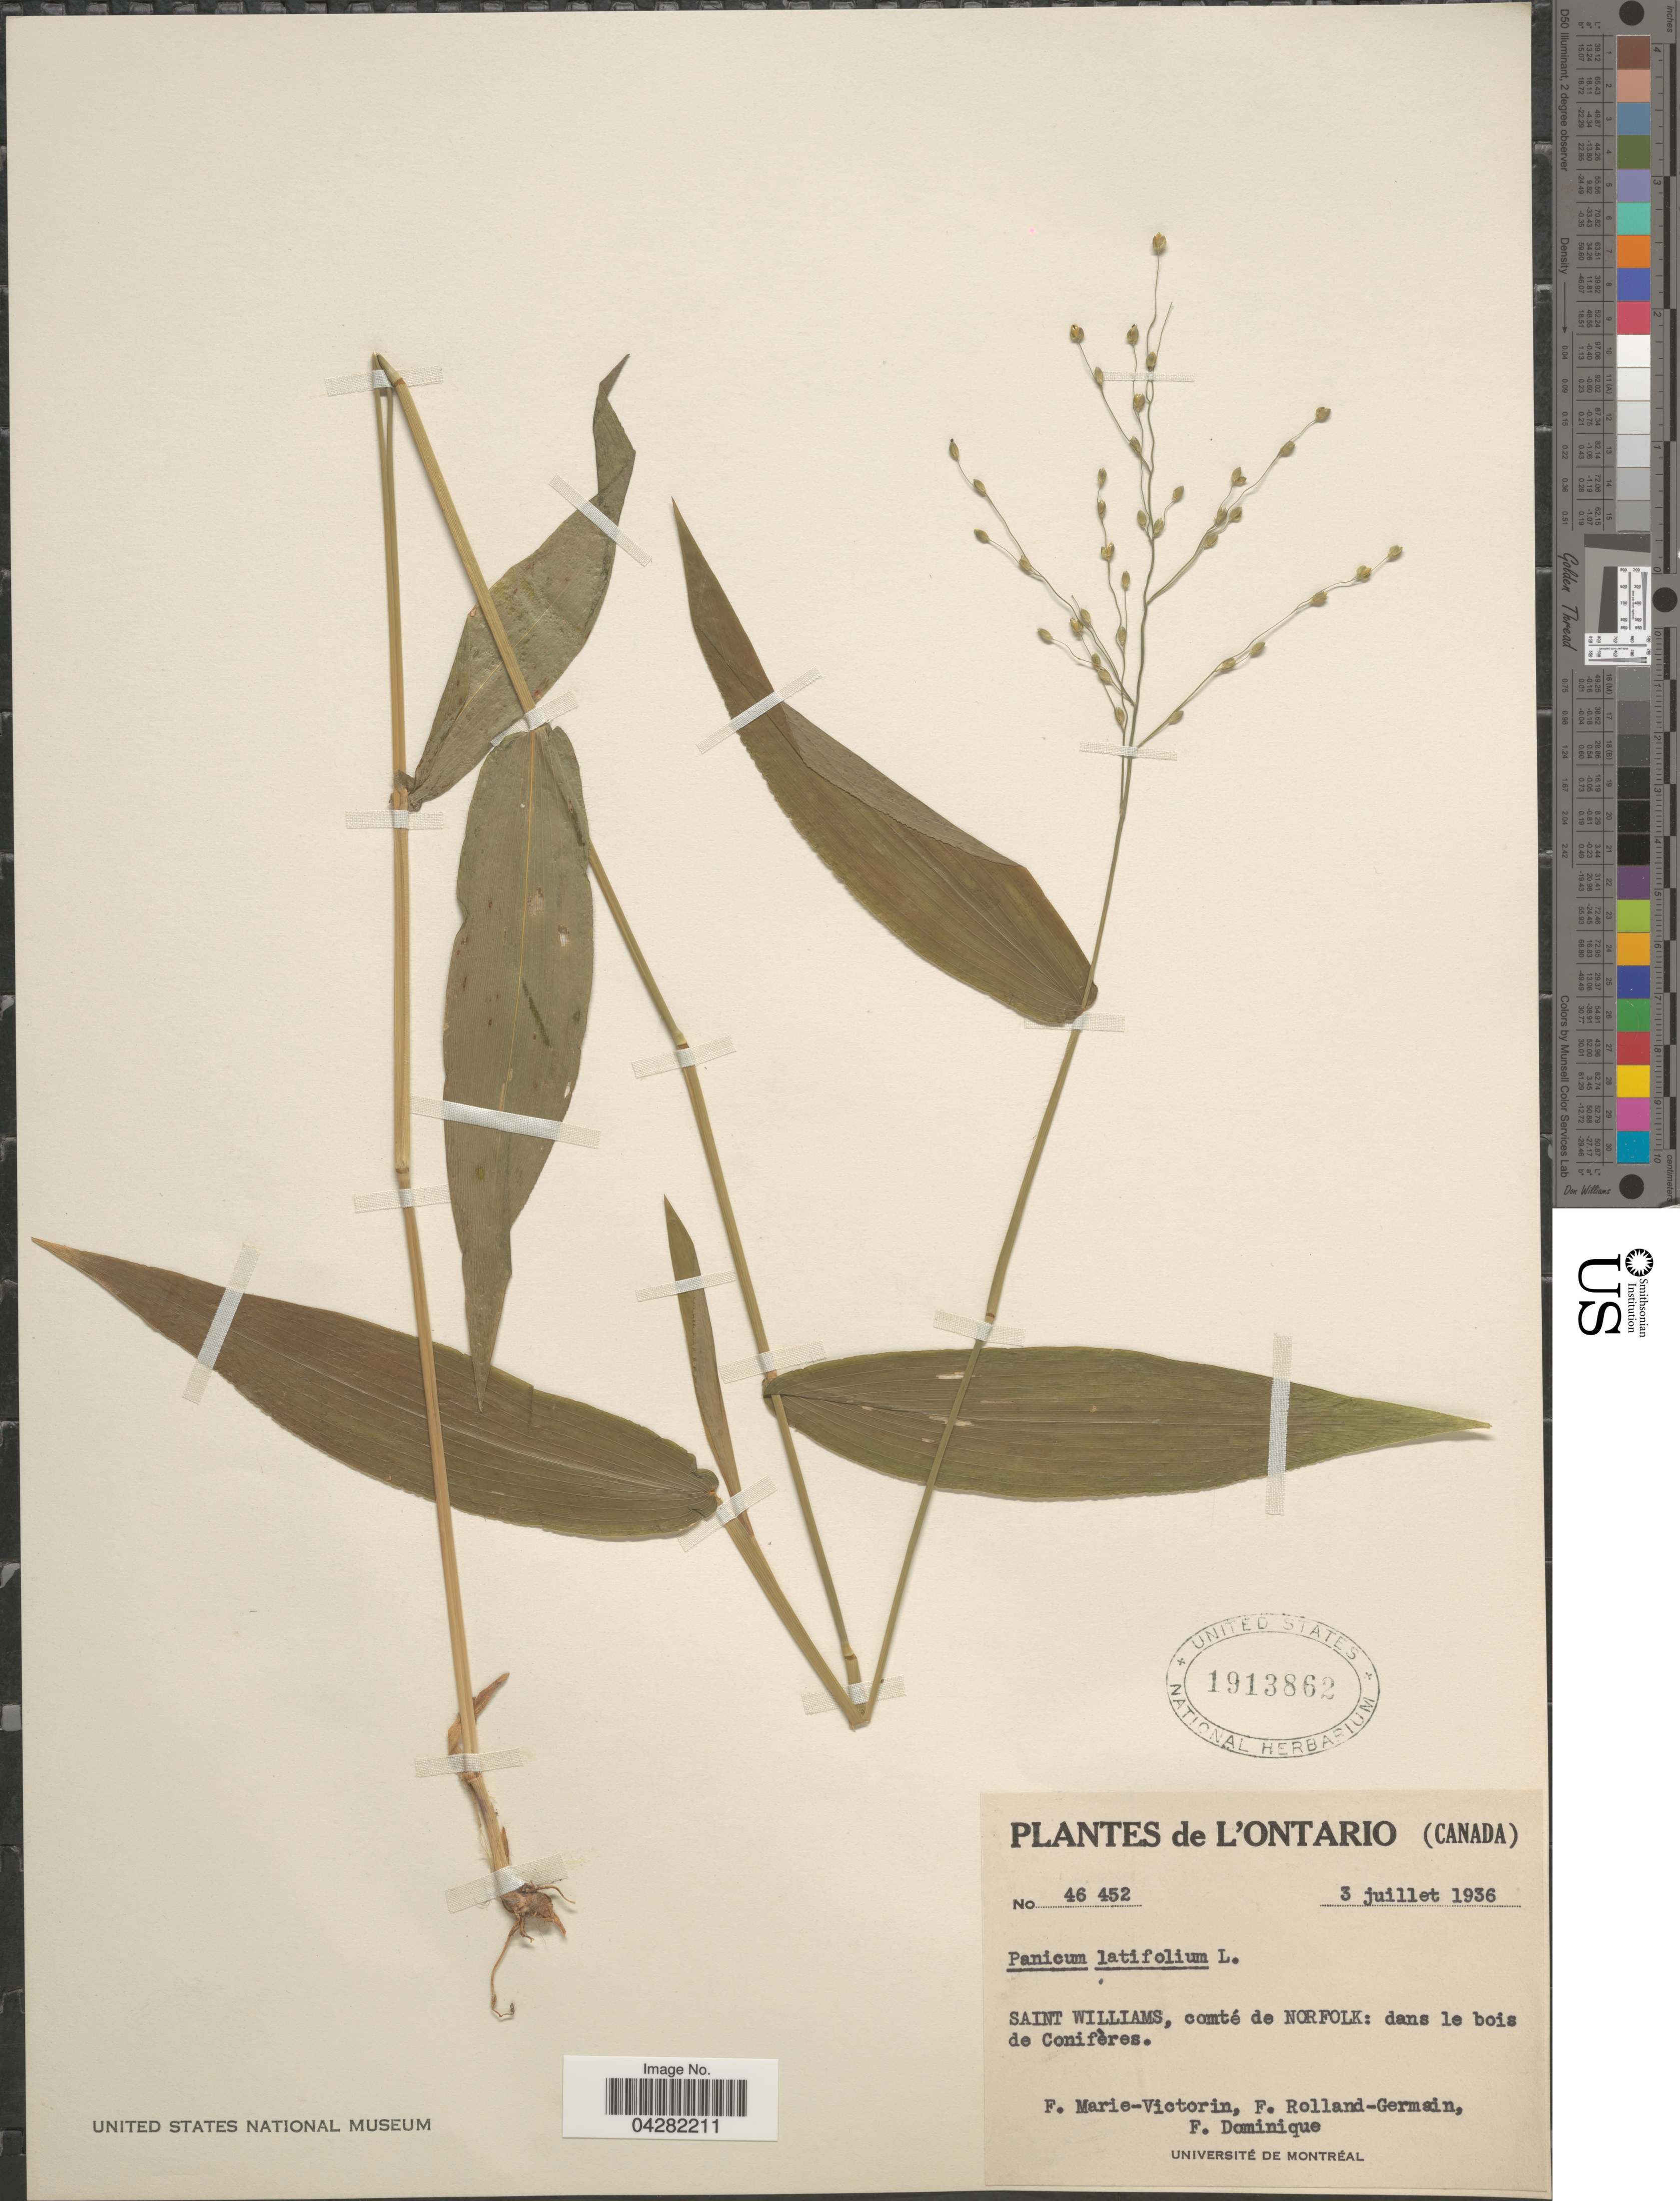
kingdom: Plantae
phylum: Tracheophyta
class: Liliopsida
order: Poales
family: Poaceae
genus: Dichanthelium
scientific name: Dichanthelium latifolium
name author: (L.) Harvill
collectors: F. Marie-Victorin, Rolland-Germain & F. Dominique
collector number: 46452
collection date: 1936-07-03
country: Canada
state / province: Ontario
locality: L'Ontario. Saint Williams, comté de Norfolk: dans le bois de Conifères.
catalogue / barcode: US 1913862